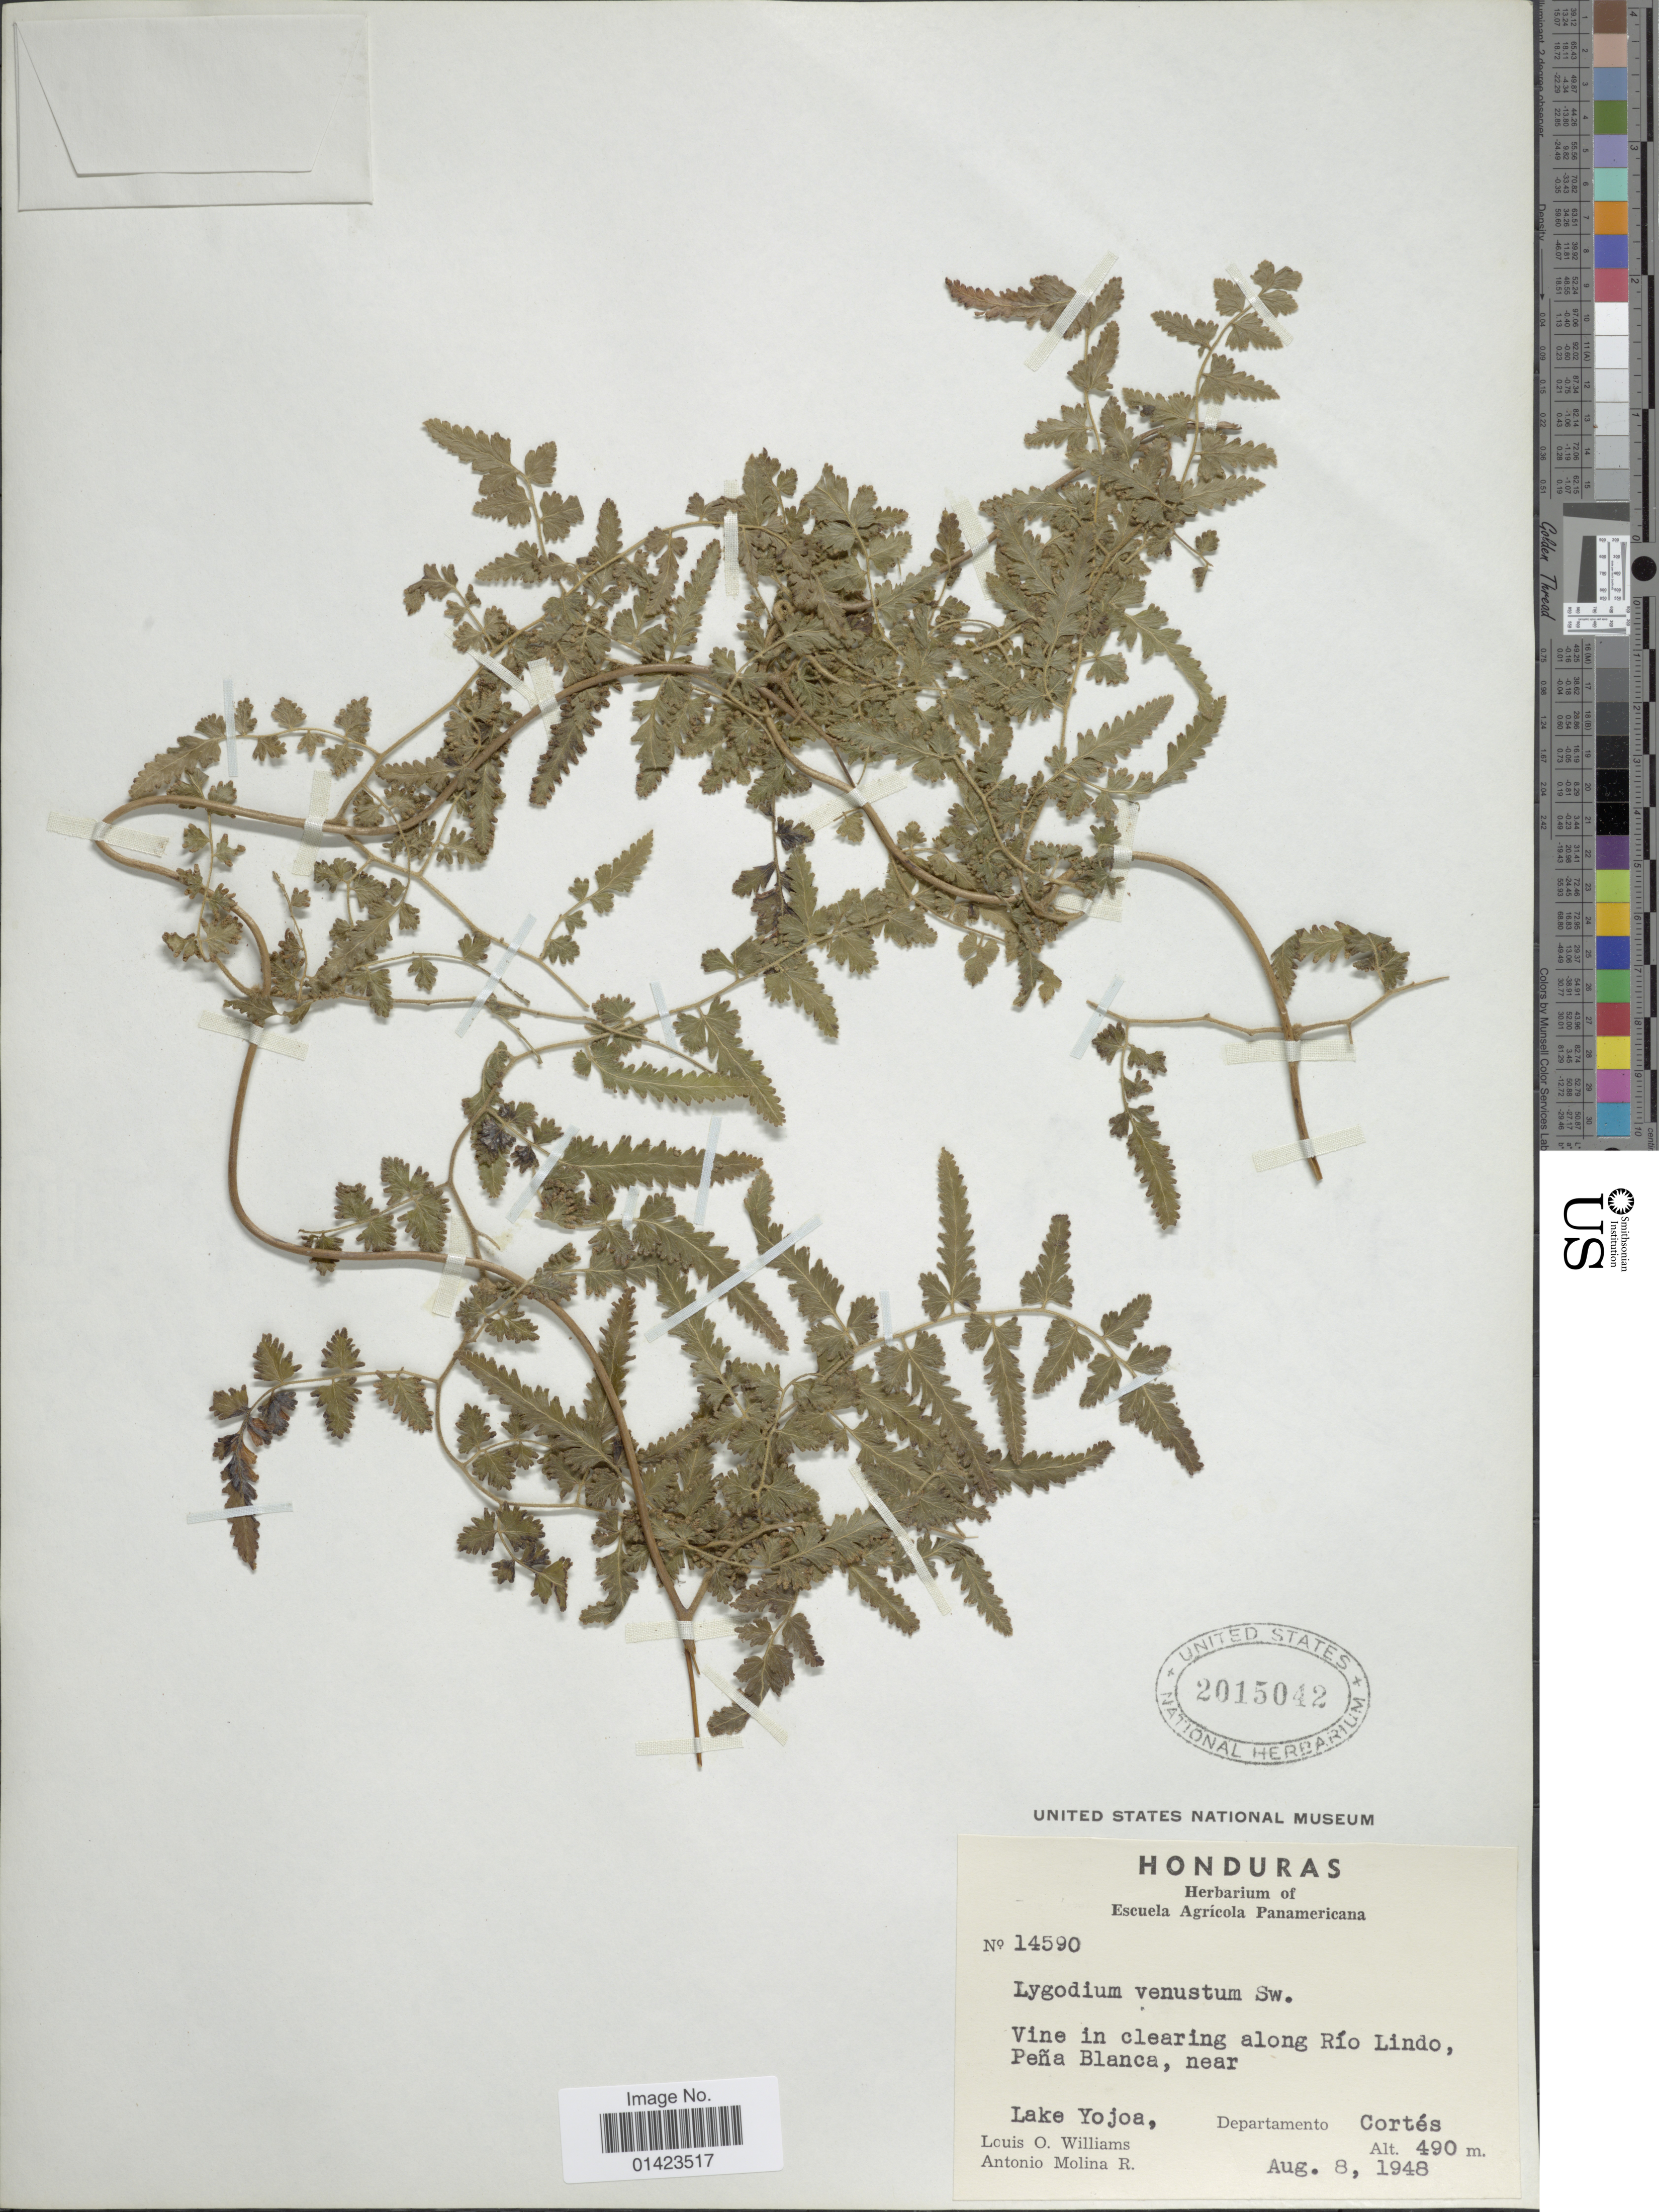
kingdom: Plantae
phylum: Tracheophyta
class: Polypodiopsida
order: Schizaeales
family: Lygodiaceae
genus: Lygodium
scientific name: Lygodium venustum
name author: Sw.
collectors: L. O. Williams & A. Molina R.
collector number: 14590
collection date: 1948-08-08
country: Honduras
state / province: Cortés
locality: Vine in clearing along Rio Lindo, Pena Blanca, near Lake Yojoa, Departamento Cortés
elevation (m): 490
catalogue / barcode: US 2015042